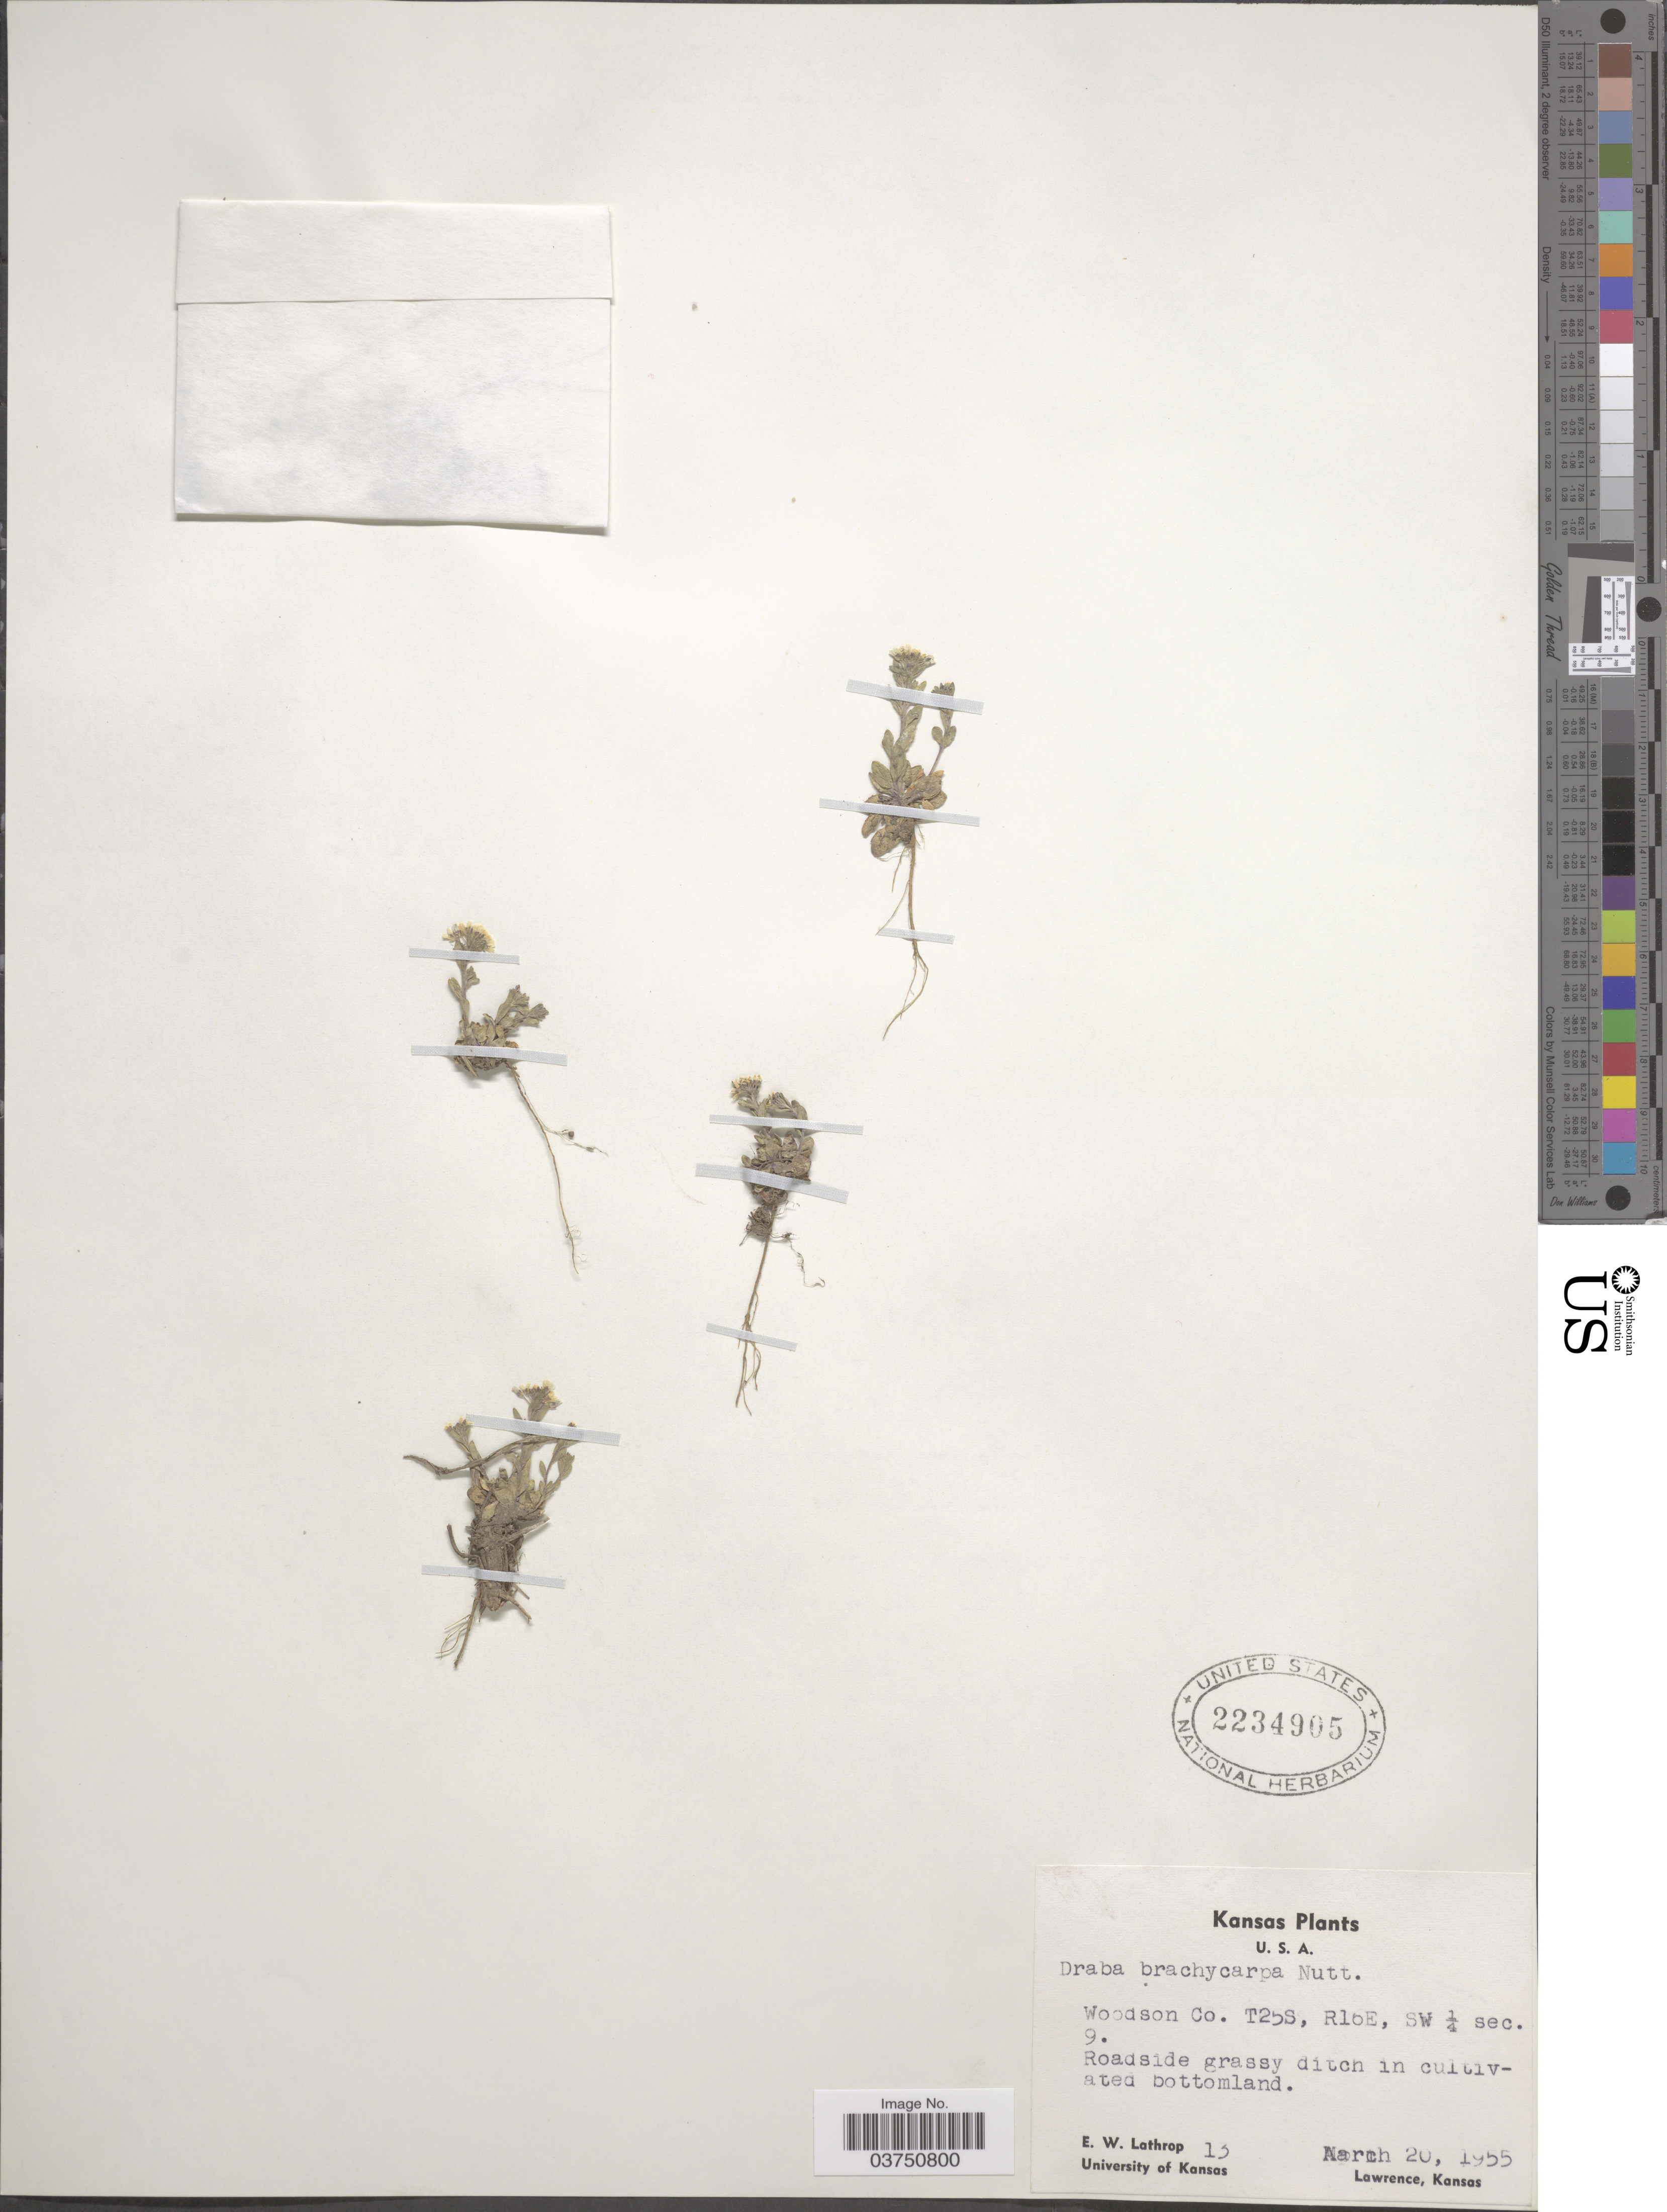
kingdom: Plantae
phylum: Tracheophyta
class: Magnoliopsida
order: Brassicales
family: Brassicaceae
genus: Draba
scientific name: Draba brachycarpa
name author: (Nutt.) Torr. & A. Gray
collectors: E. W. Lathrop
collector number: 13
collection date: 1955-03-20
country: United States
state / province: Kansas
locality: Woodson Co. T25S, R16E, SW ¼ sec. 9.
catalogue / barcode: US 2234905